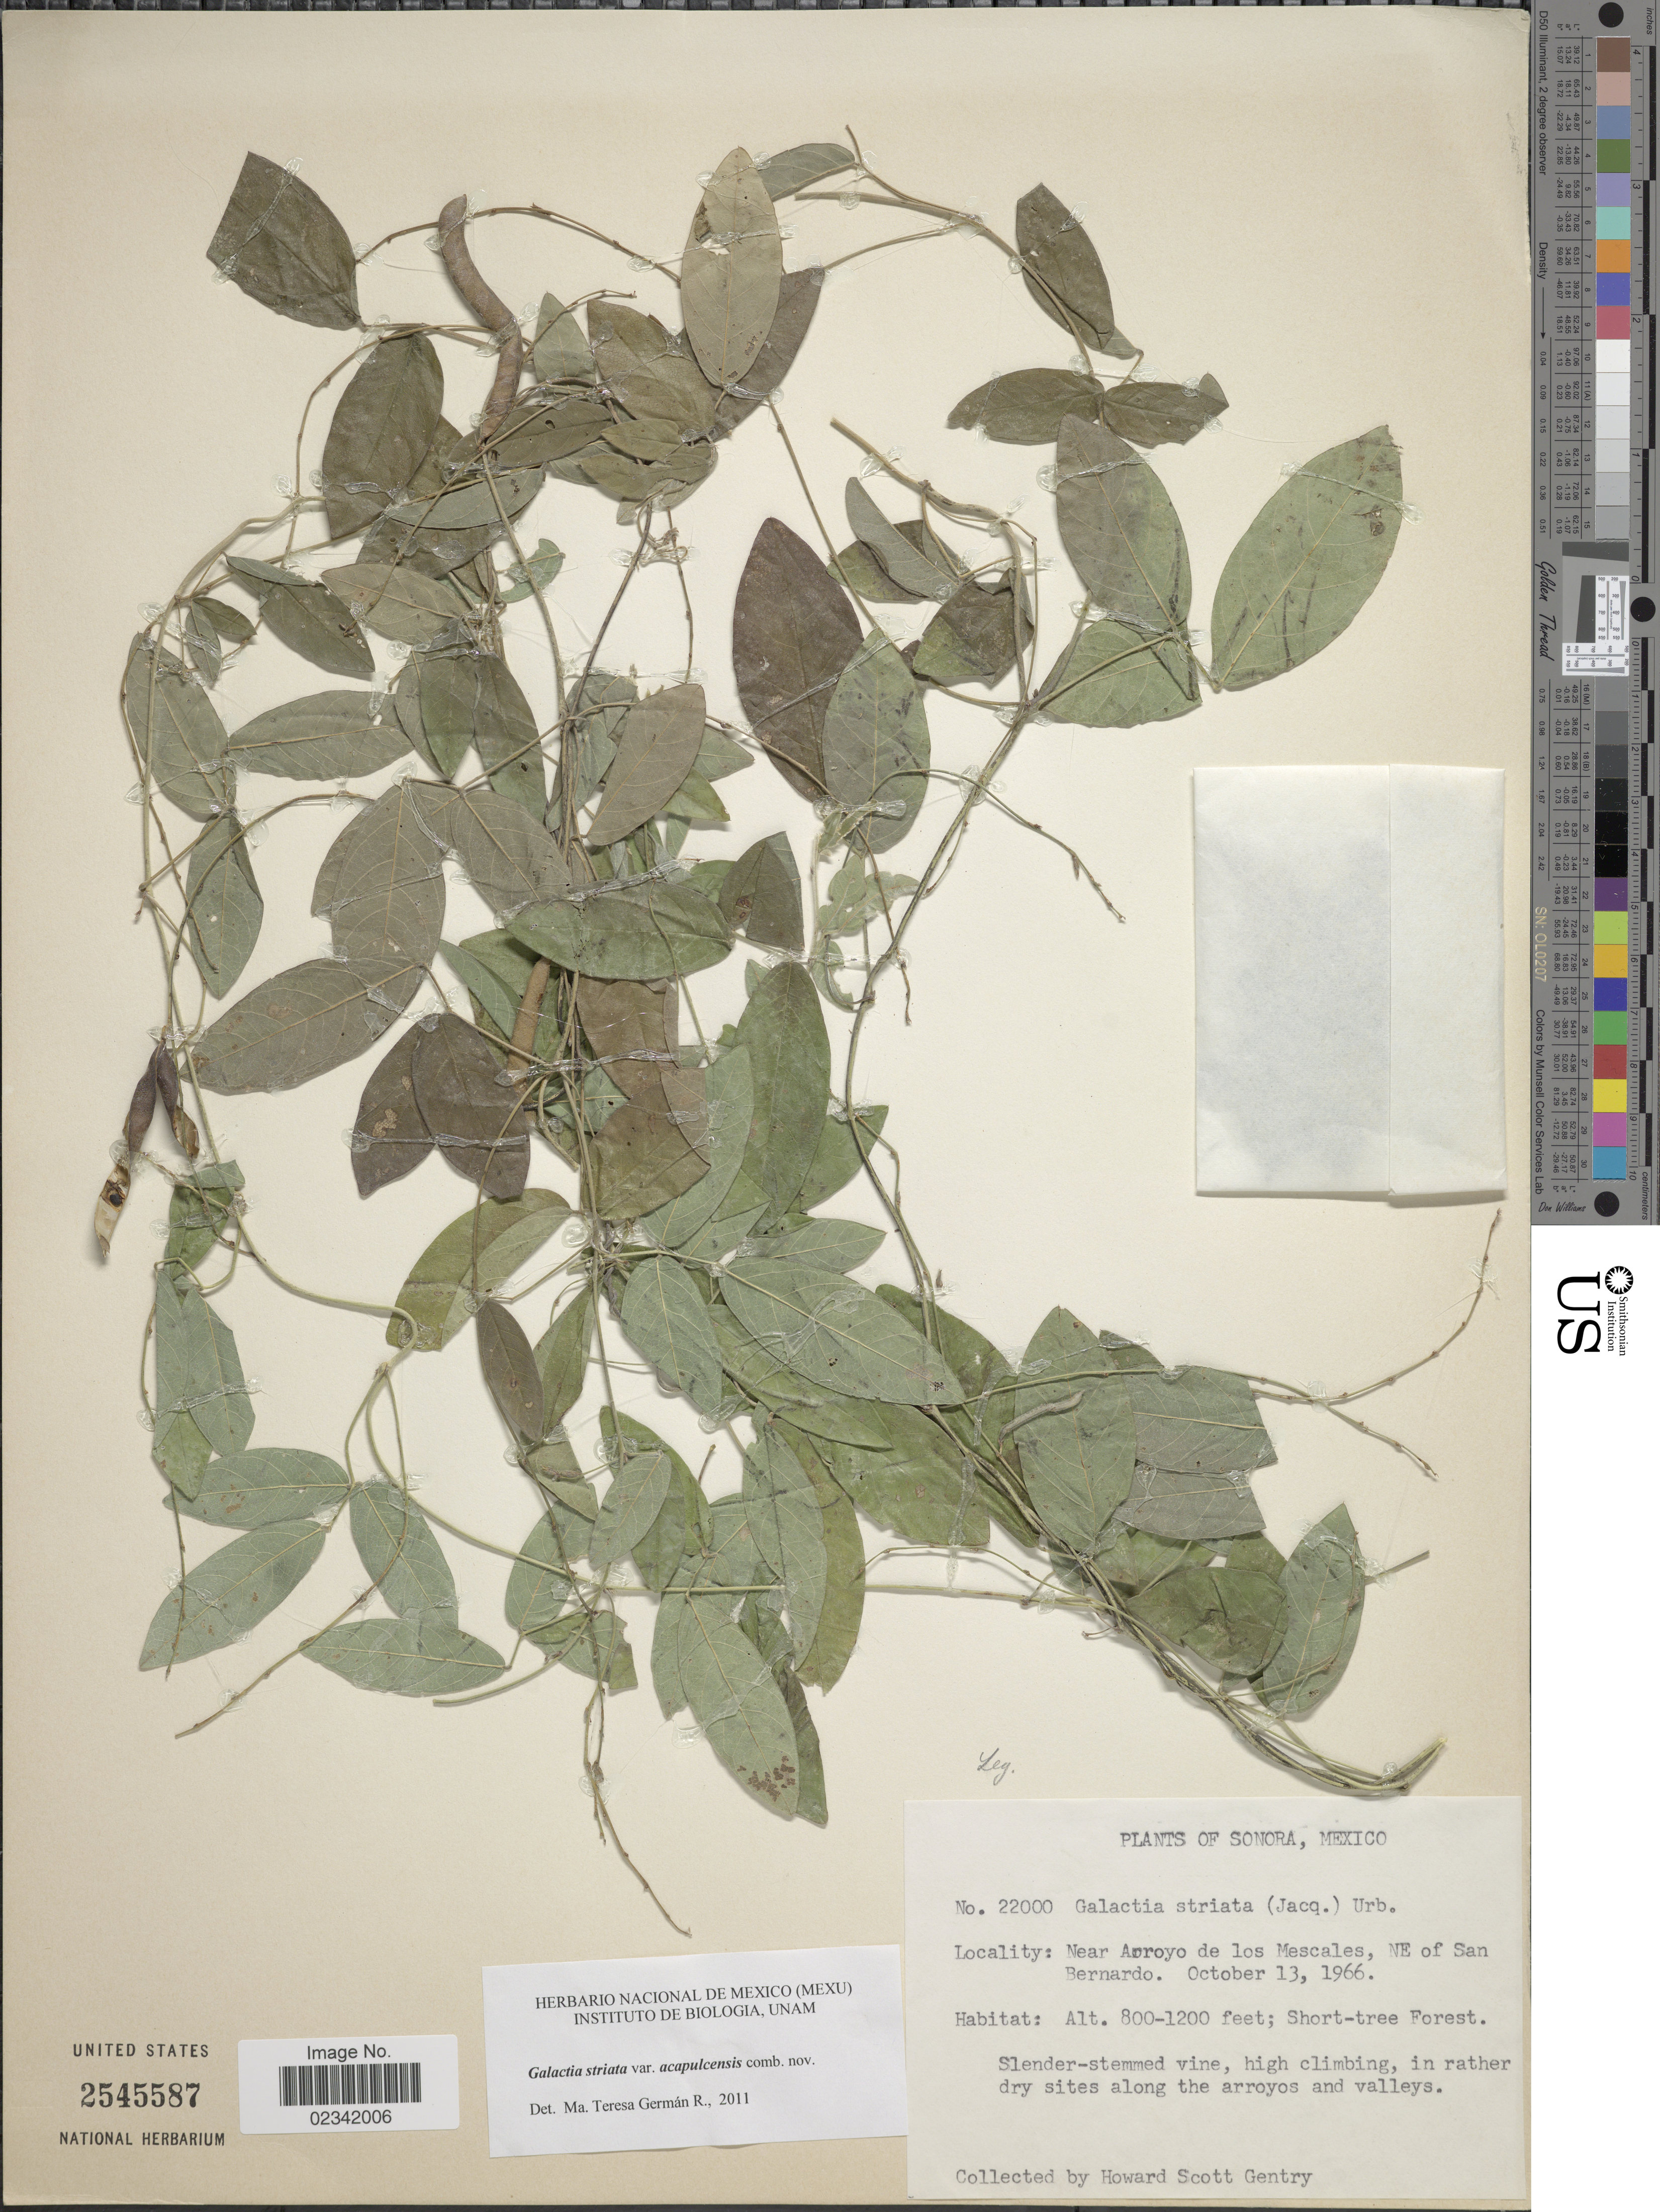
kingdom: Plantae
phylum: Tracheophyta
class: Magnoliopsida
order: Fabales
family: Fabaceae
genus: Galactia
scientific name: Galactia acapulcensis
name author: Rose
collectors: H. S. Gentry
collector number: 22000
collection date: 1966-10-13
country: Mexico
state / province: Sonora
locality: Sonora, Mexico, Near Arroyo de los Mescales, NE of San Bernardo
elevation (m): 244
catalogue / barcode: US 2545587